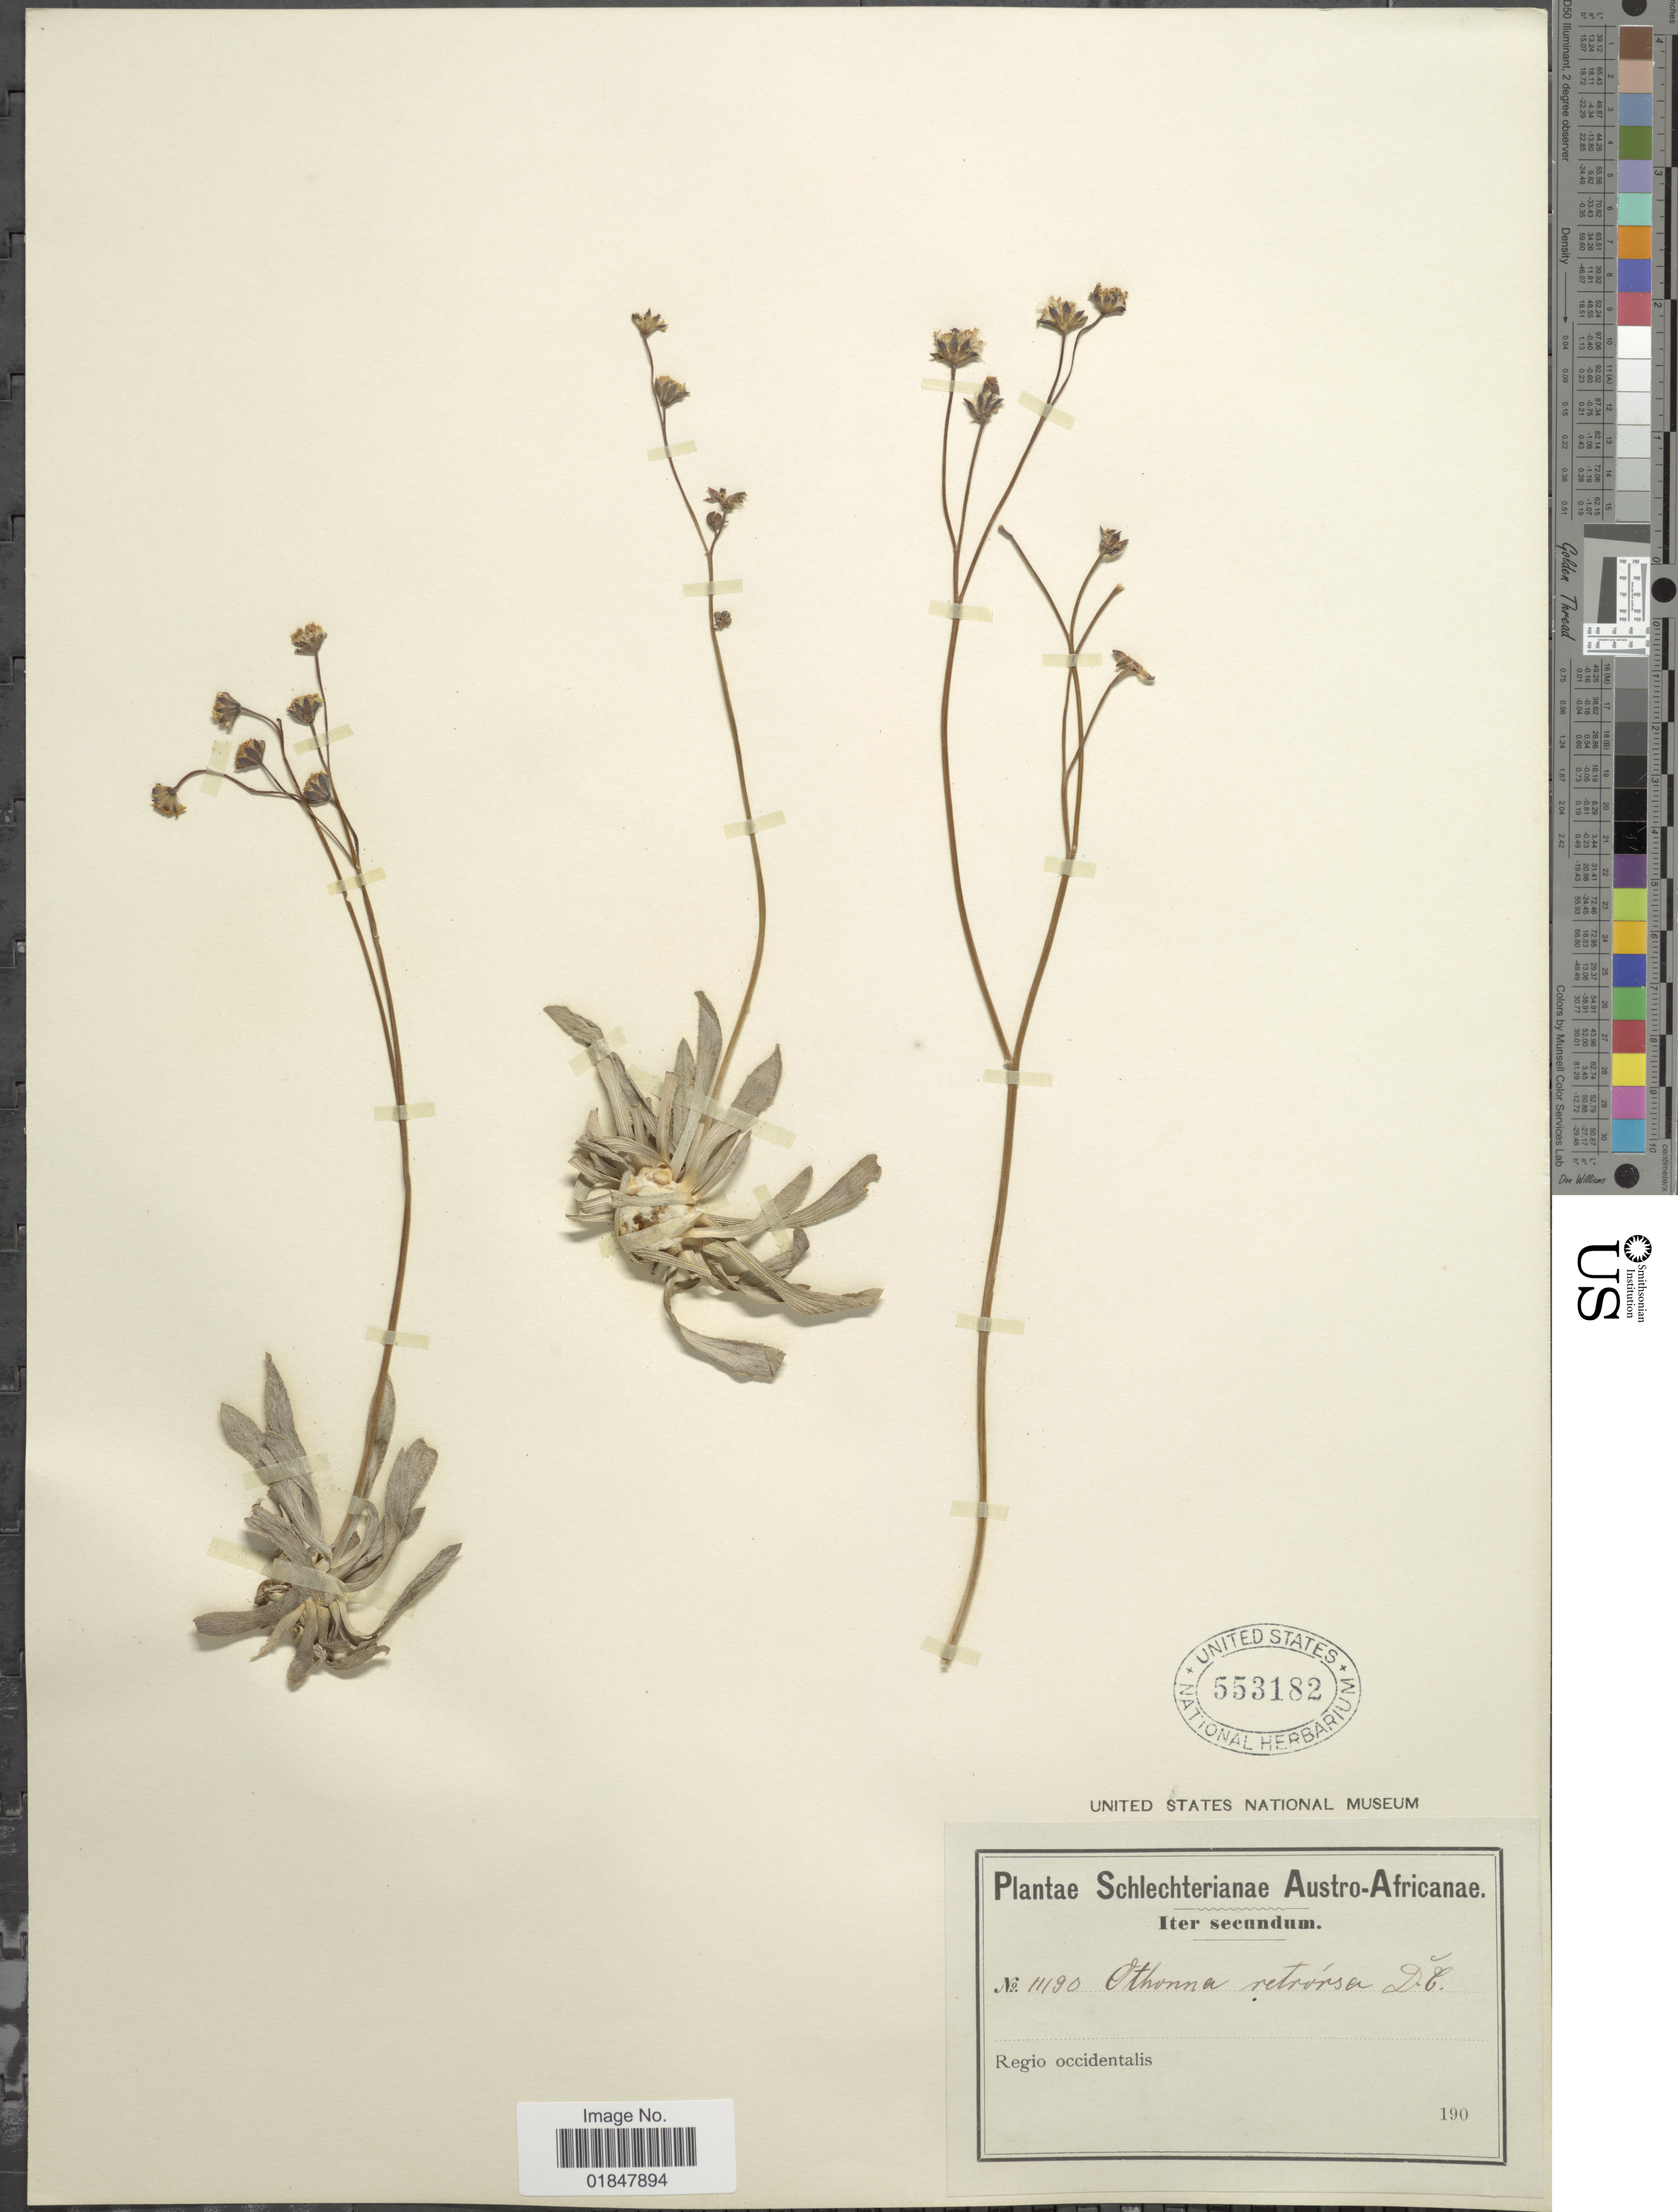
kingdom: Plantae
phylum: Tracheophyta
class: Magnoliopsida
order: Asterales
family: Asteraceae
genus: Othonna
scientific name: Othonna retrorsa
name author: DC.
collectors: Schlechter, --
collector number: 11190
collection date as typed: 190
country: South Africa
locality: Schlechterianae Austro-Africanae, Regio occidentalis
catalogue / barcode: US 553182